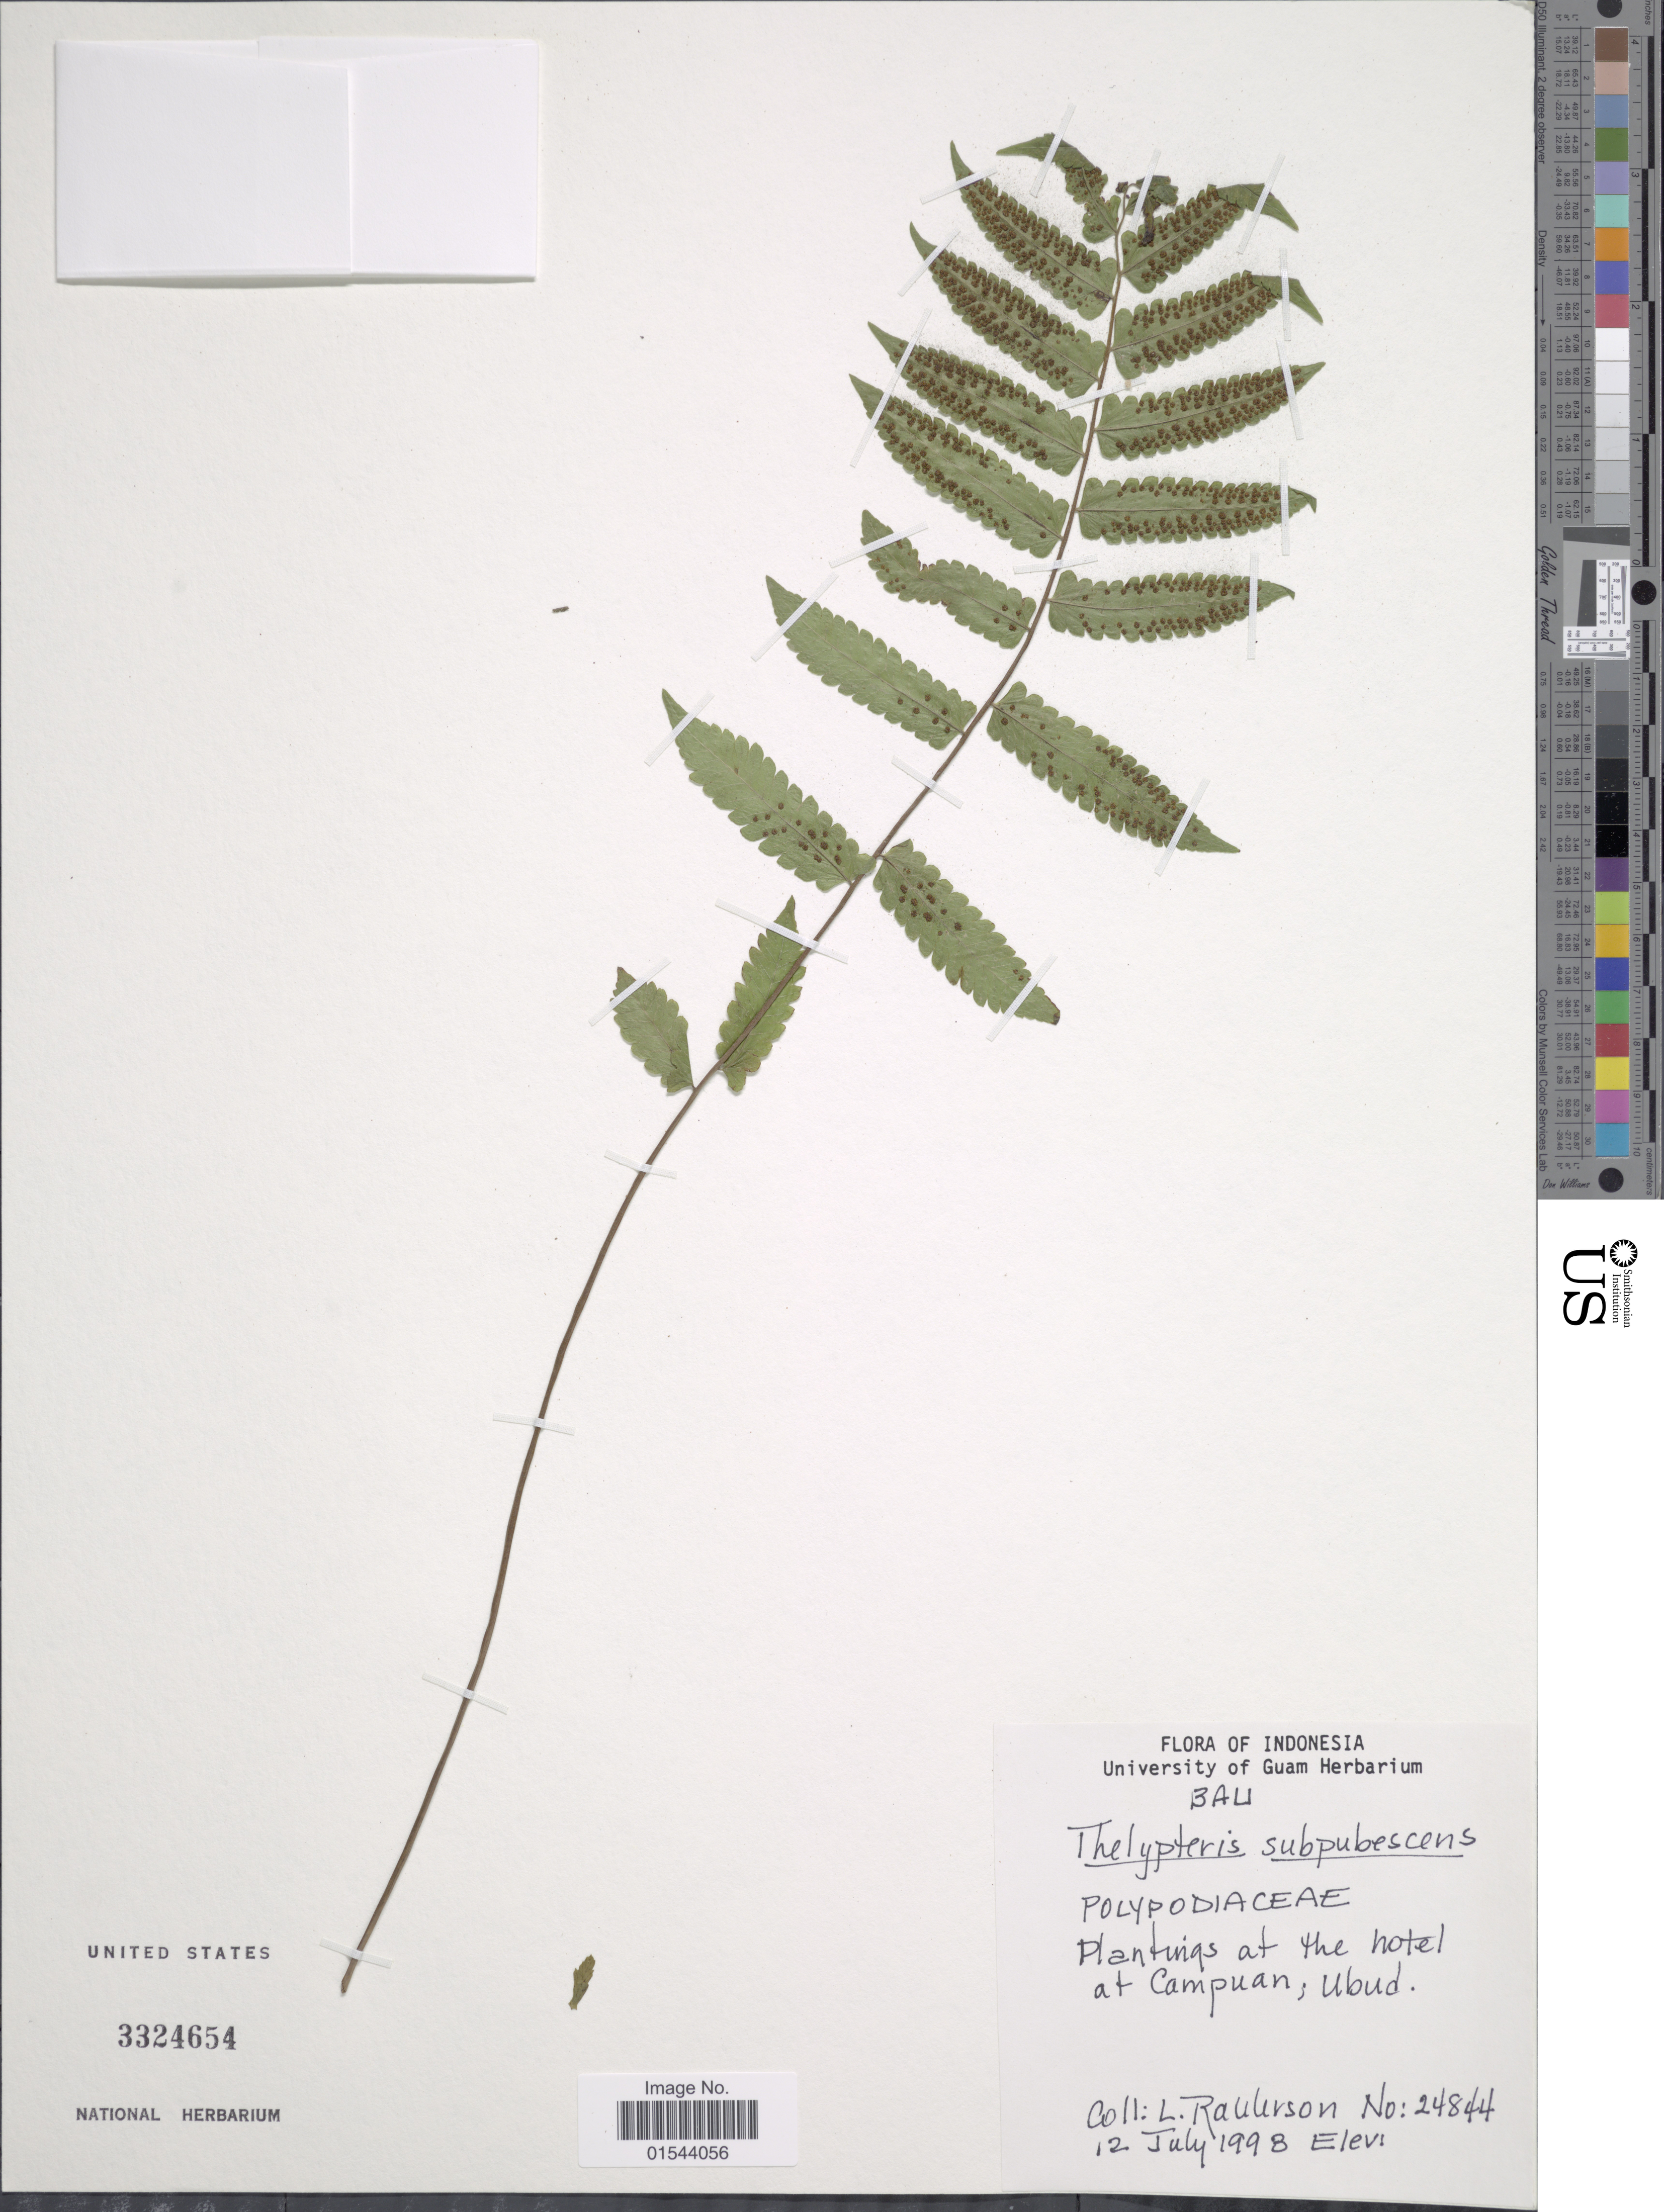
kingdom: Plantae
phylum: Tracheophyta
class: Polypodiopsida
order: Polypodiales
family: Thelypteridaceae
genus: Christella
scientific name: Christella subpubescens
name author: (Blume) Holttum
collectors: L. Raulerson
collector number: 24844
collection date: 1993-07-12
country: Indonesia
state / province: Nusa Tenggara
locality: Bali, Plantings at the hotel at Campuan; Ubud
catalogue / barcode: US 3324654